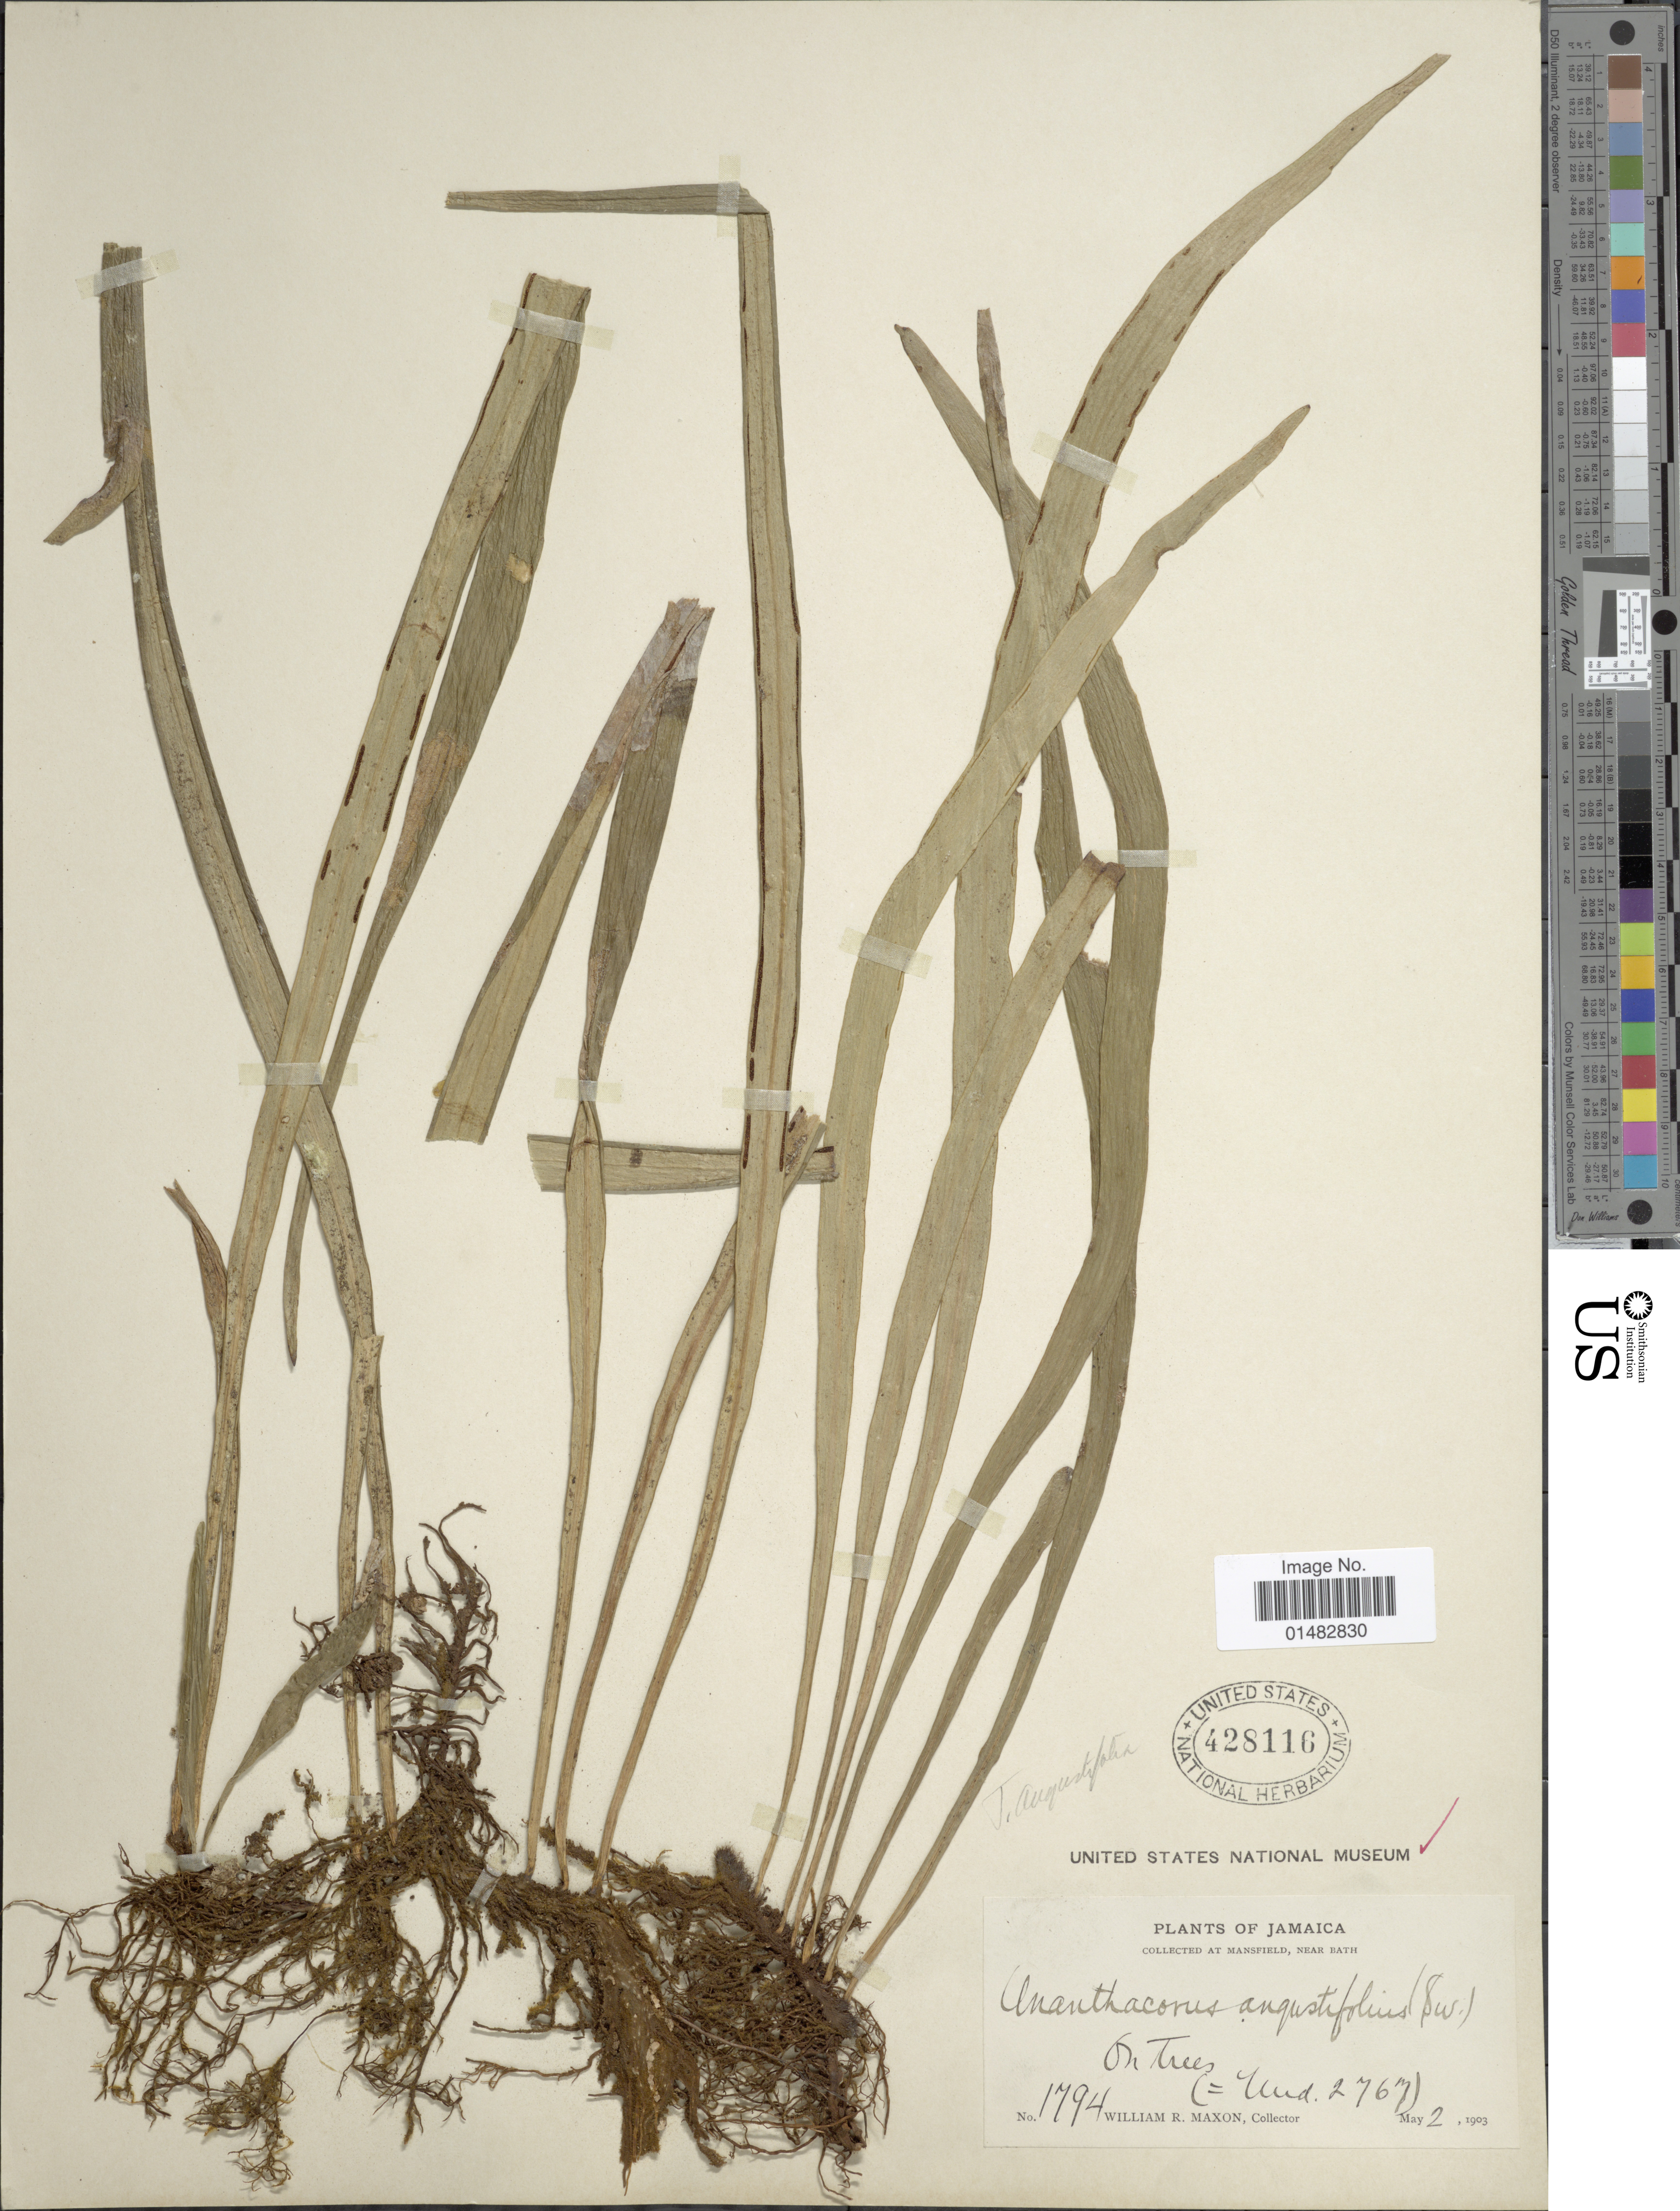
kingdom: Plantae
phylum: Tracheophyta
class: Polypodiopsida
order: Polypodiales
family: Pteridaceae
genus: Ananthacorus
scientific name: Ananthacorus angustifolius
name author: (Sw.) Underw. & Maxon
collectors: W. R. Maxon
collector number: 1794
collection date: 1903-05-02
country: Jamaica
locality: Mansfield, near bath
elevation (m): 276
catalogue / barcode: US 428116